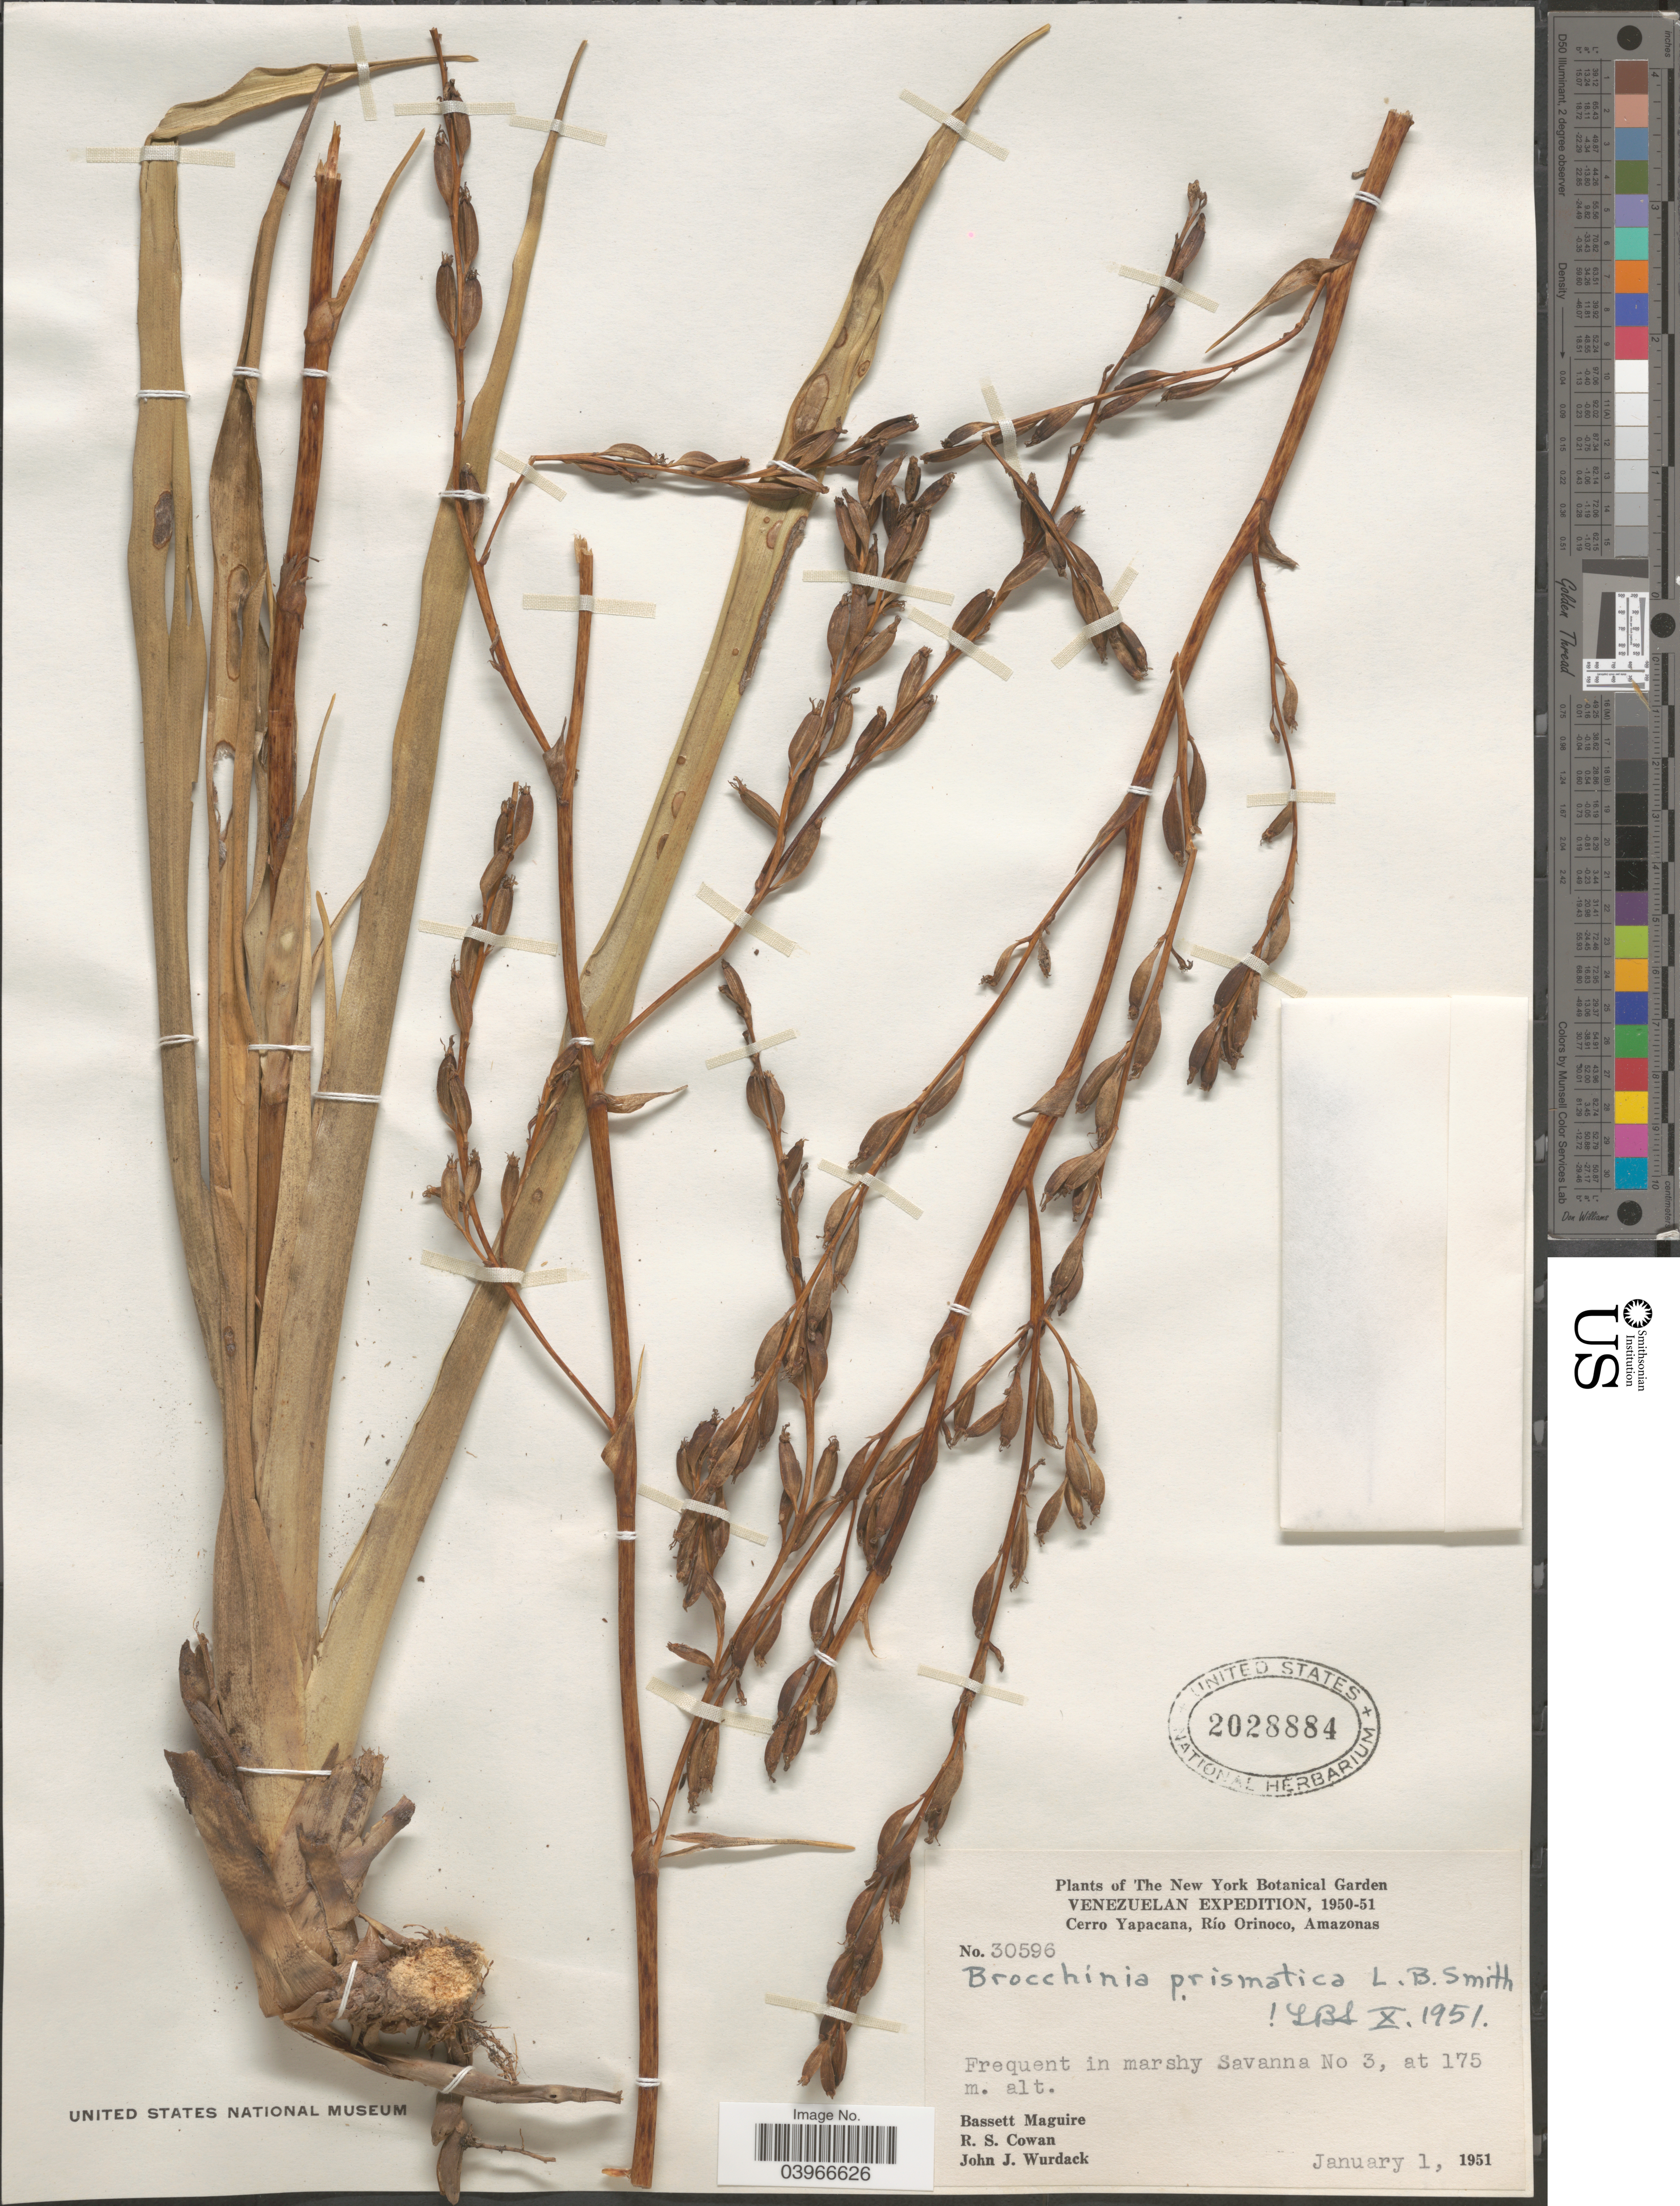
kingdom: Plantae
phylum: Tracheophyta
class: Liliopsida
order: Poales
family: Bromeliaceae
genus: Brocchinia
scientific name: Brocchinia prismatica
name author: L.B. Sm.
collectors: B. Maguire, R. S. Cowan & J. J. Wurdack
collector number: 30596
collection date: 1951-01-01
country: Venezuela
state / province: Amazonas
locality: Cerro Yapacana, Río Orinoco. Frequent in marshy Savanna No 3.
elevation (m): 175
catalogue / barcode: US 2028884